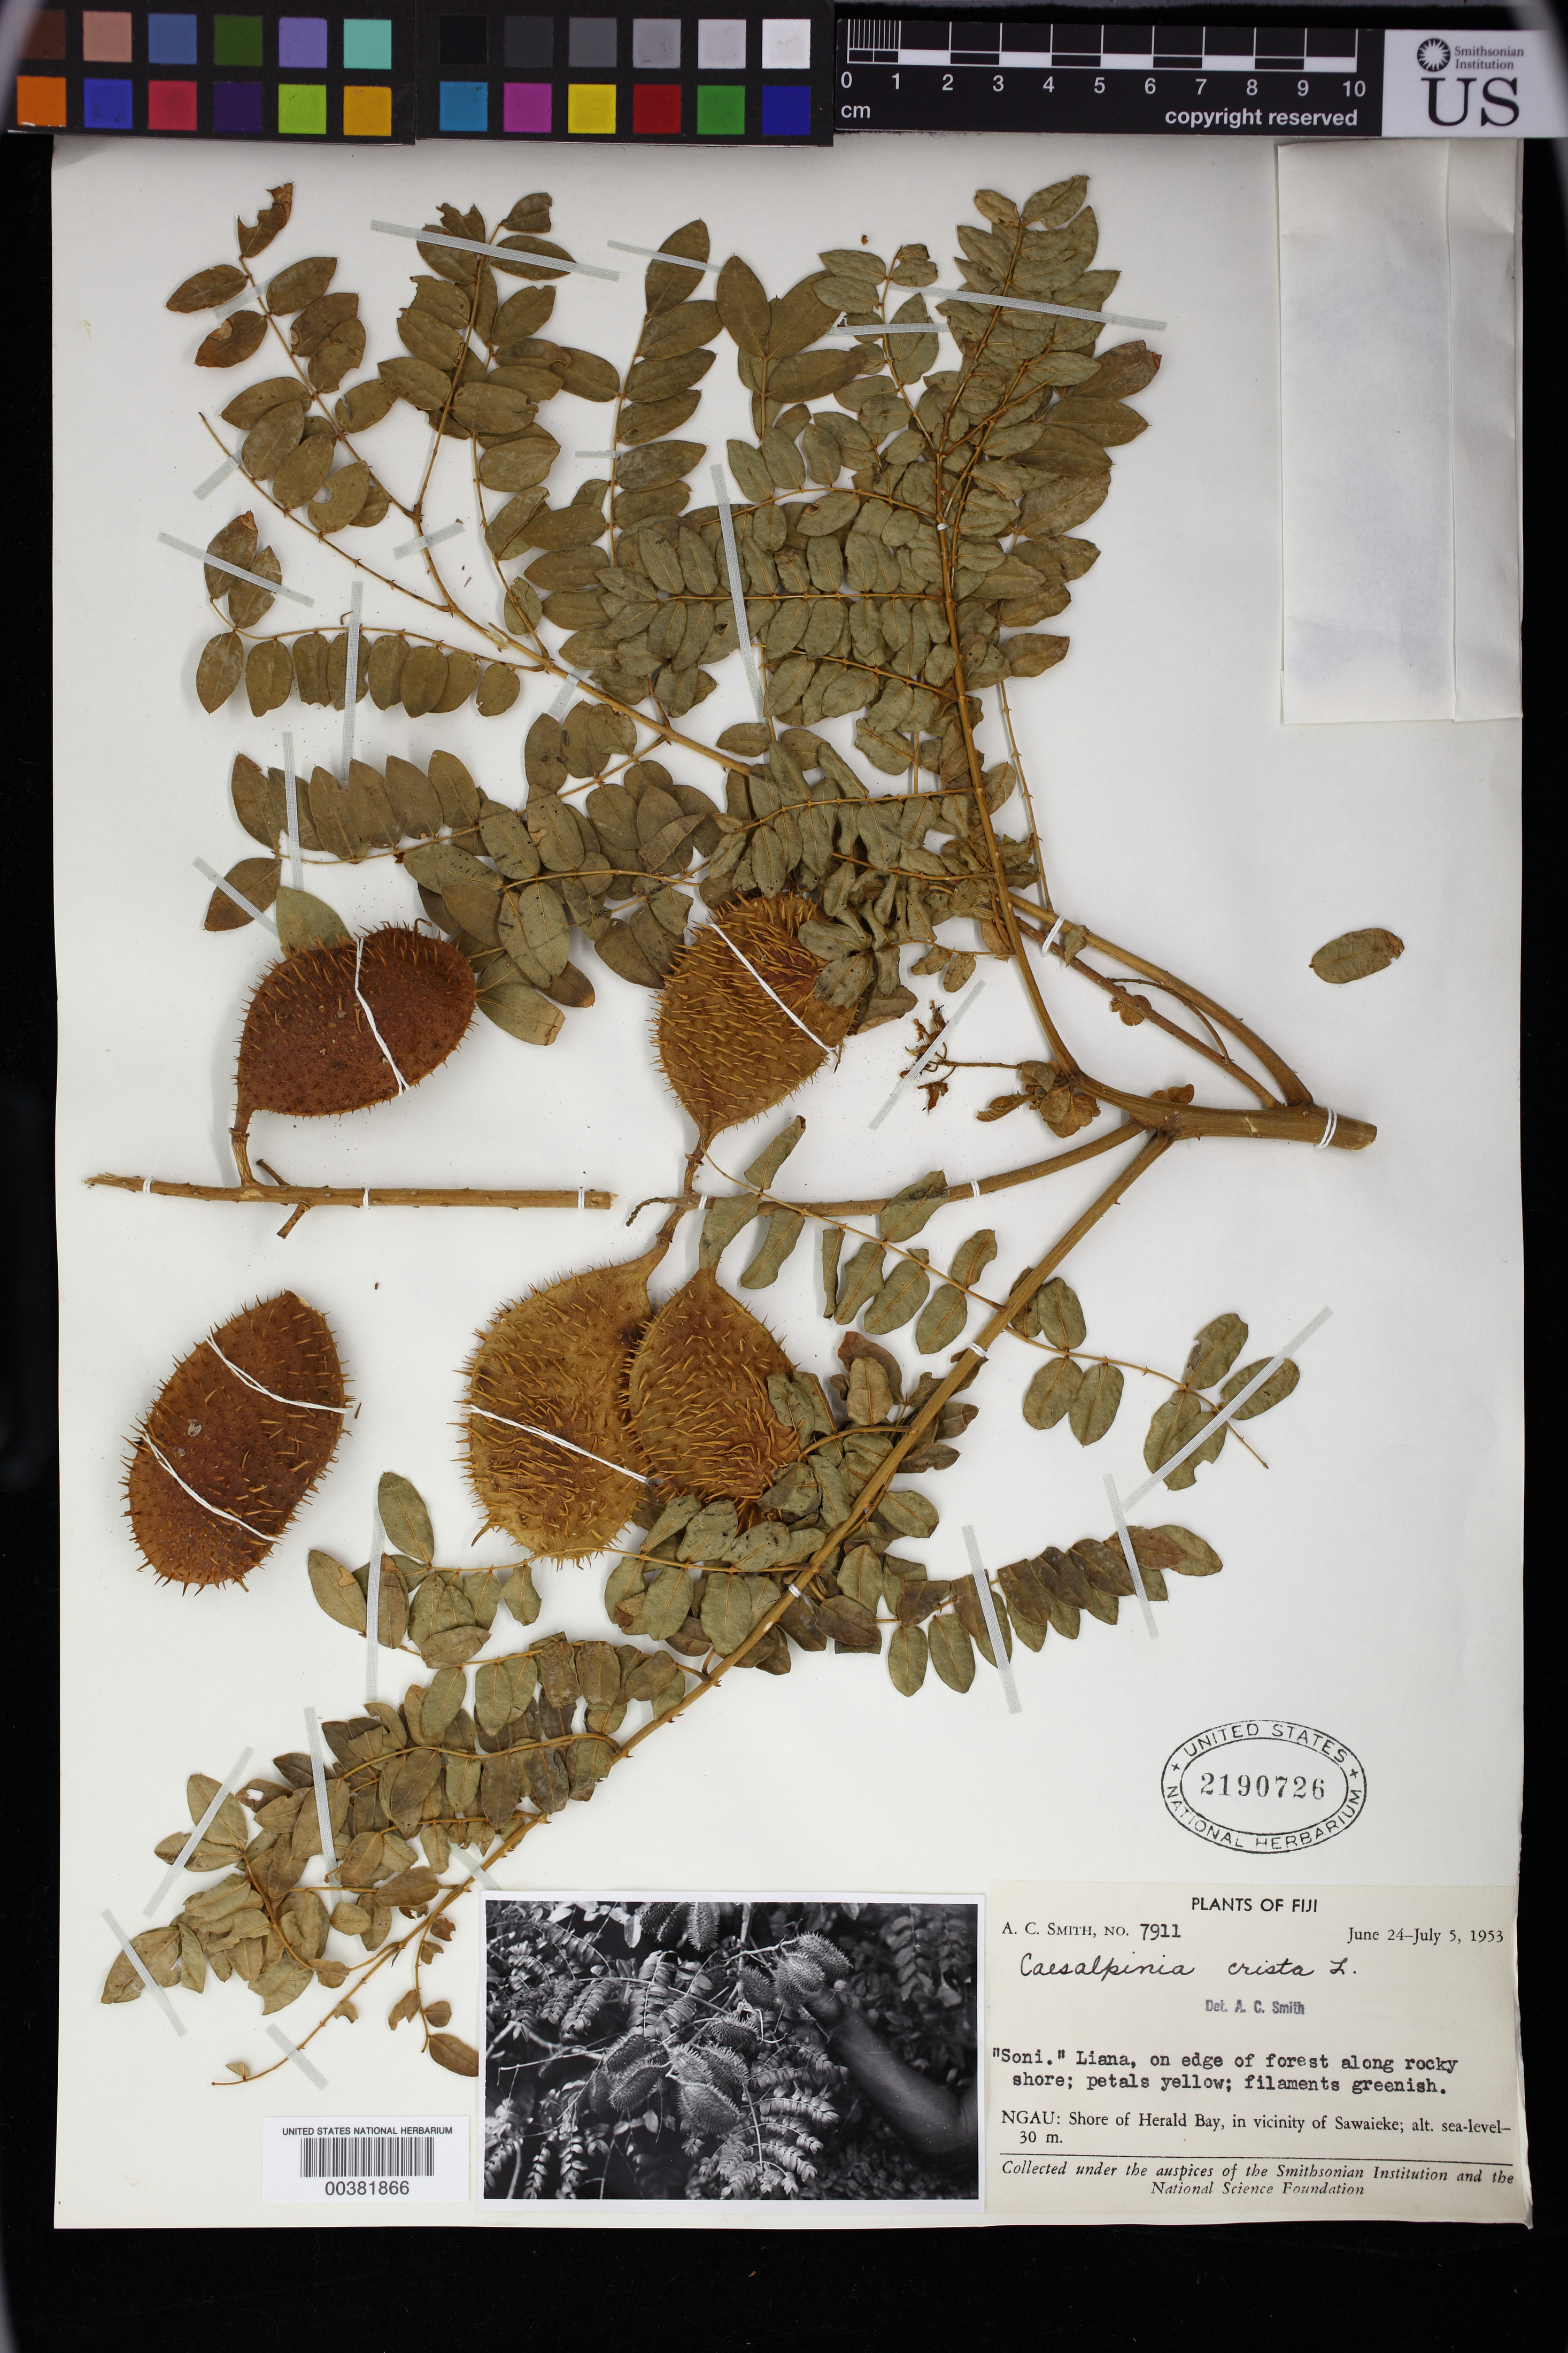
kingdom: Plantae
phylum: Tracheophyta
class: Magnoliopsida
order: Fabales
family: Fabaceae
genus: Guilandina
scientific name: Guilandina bonduc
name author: L.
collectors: A. C. Smith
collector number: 7911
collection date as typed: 24 Jun 1953 to 05 Jul 1953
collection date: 1953-06-24/1953-07-05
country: Fiji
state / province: Eastern Division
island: Gau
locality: Shore of herald bay, in vicinity of sawaieke. [ngau i. = gau i.] [Lomaiviti is.]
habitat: On edge of forest along rocky shore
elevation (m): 0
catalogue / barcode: US 2190726